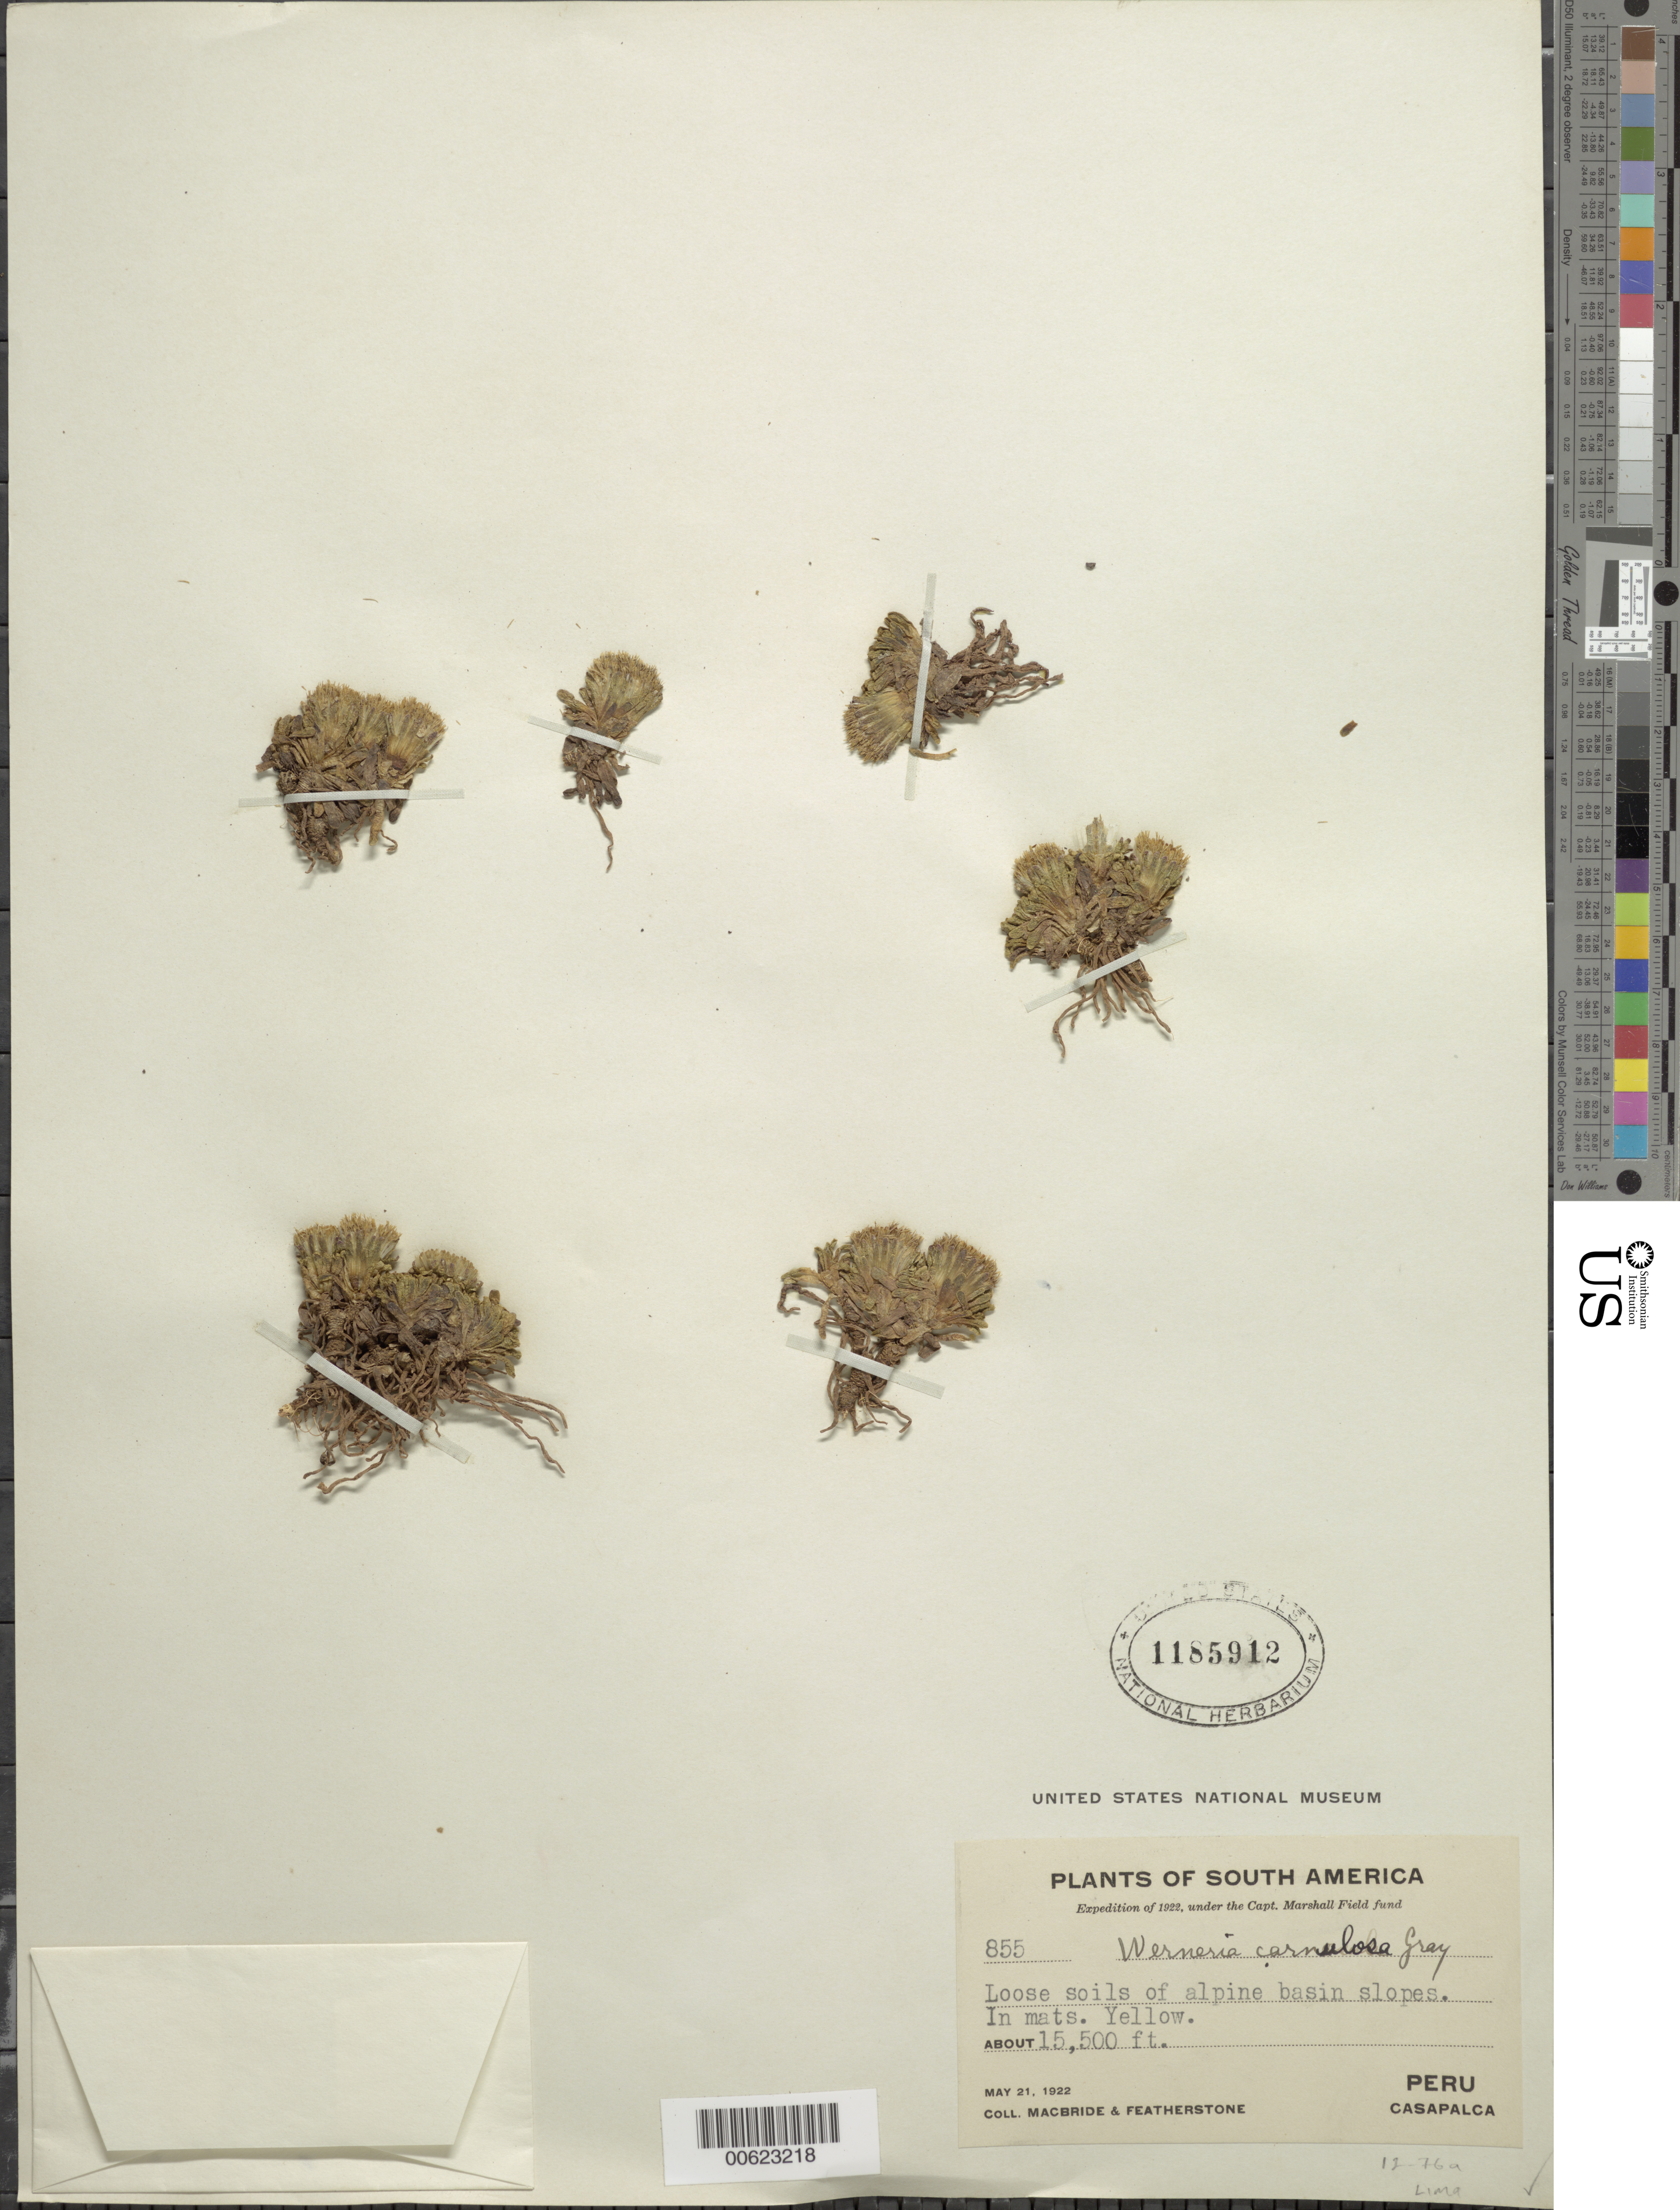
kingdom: Plantae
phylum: Tracheophyta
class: Magnoliopsida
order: Asterales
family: Asteraceae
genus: Werneria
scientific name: Werneria carnulosa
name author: A. Gray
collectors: J. F. Macbride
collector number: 855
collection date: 1922-05-21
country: Peru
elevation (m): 4724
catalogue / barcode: US 1185912